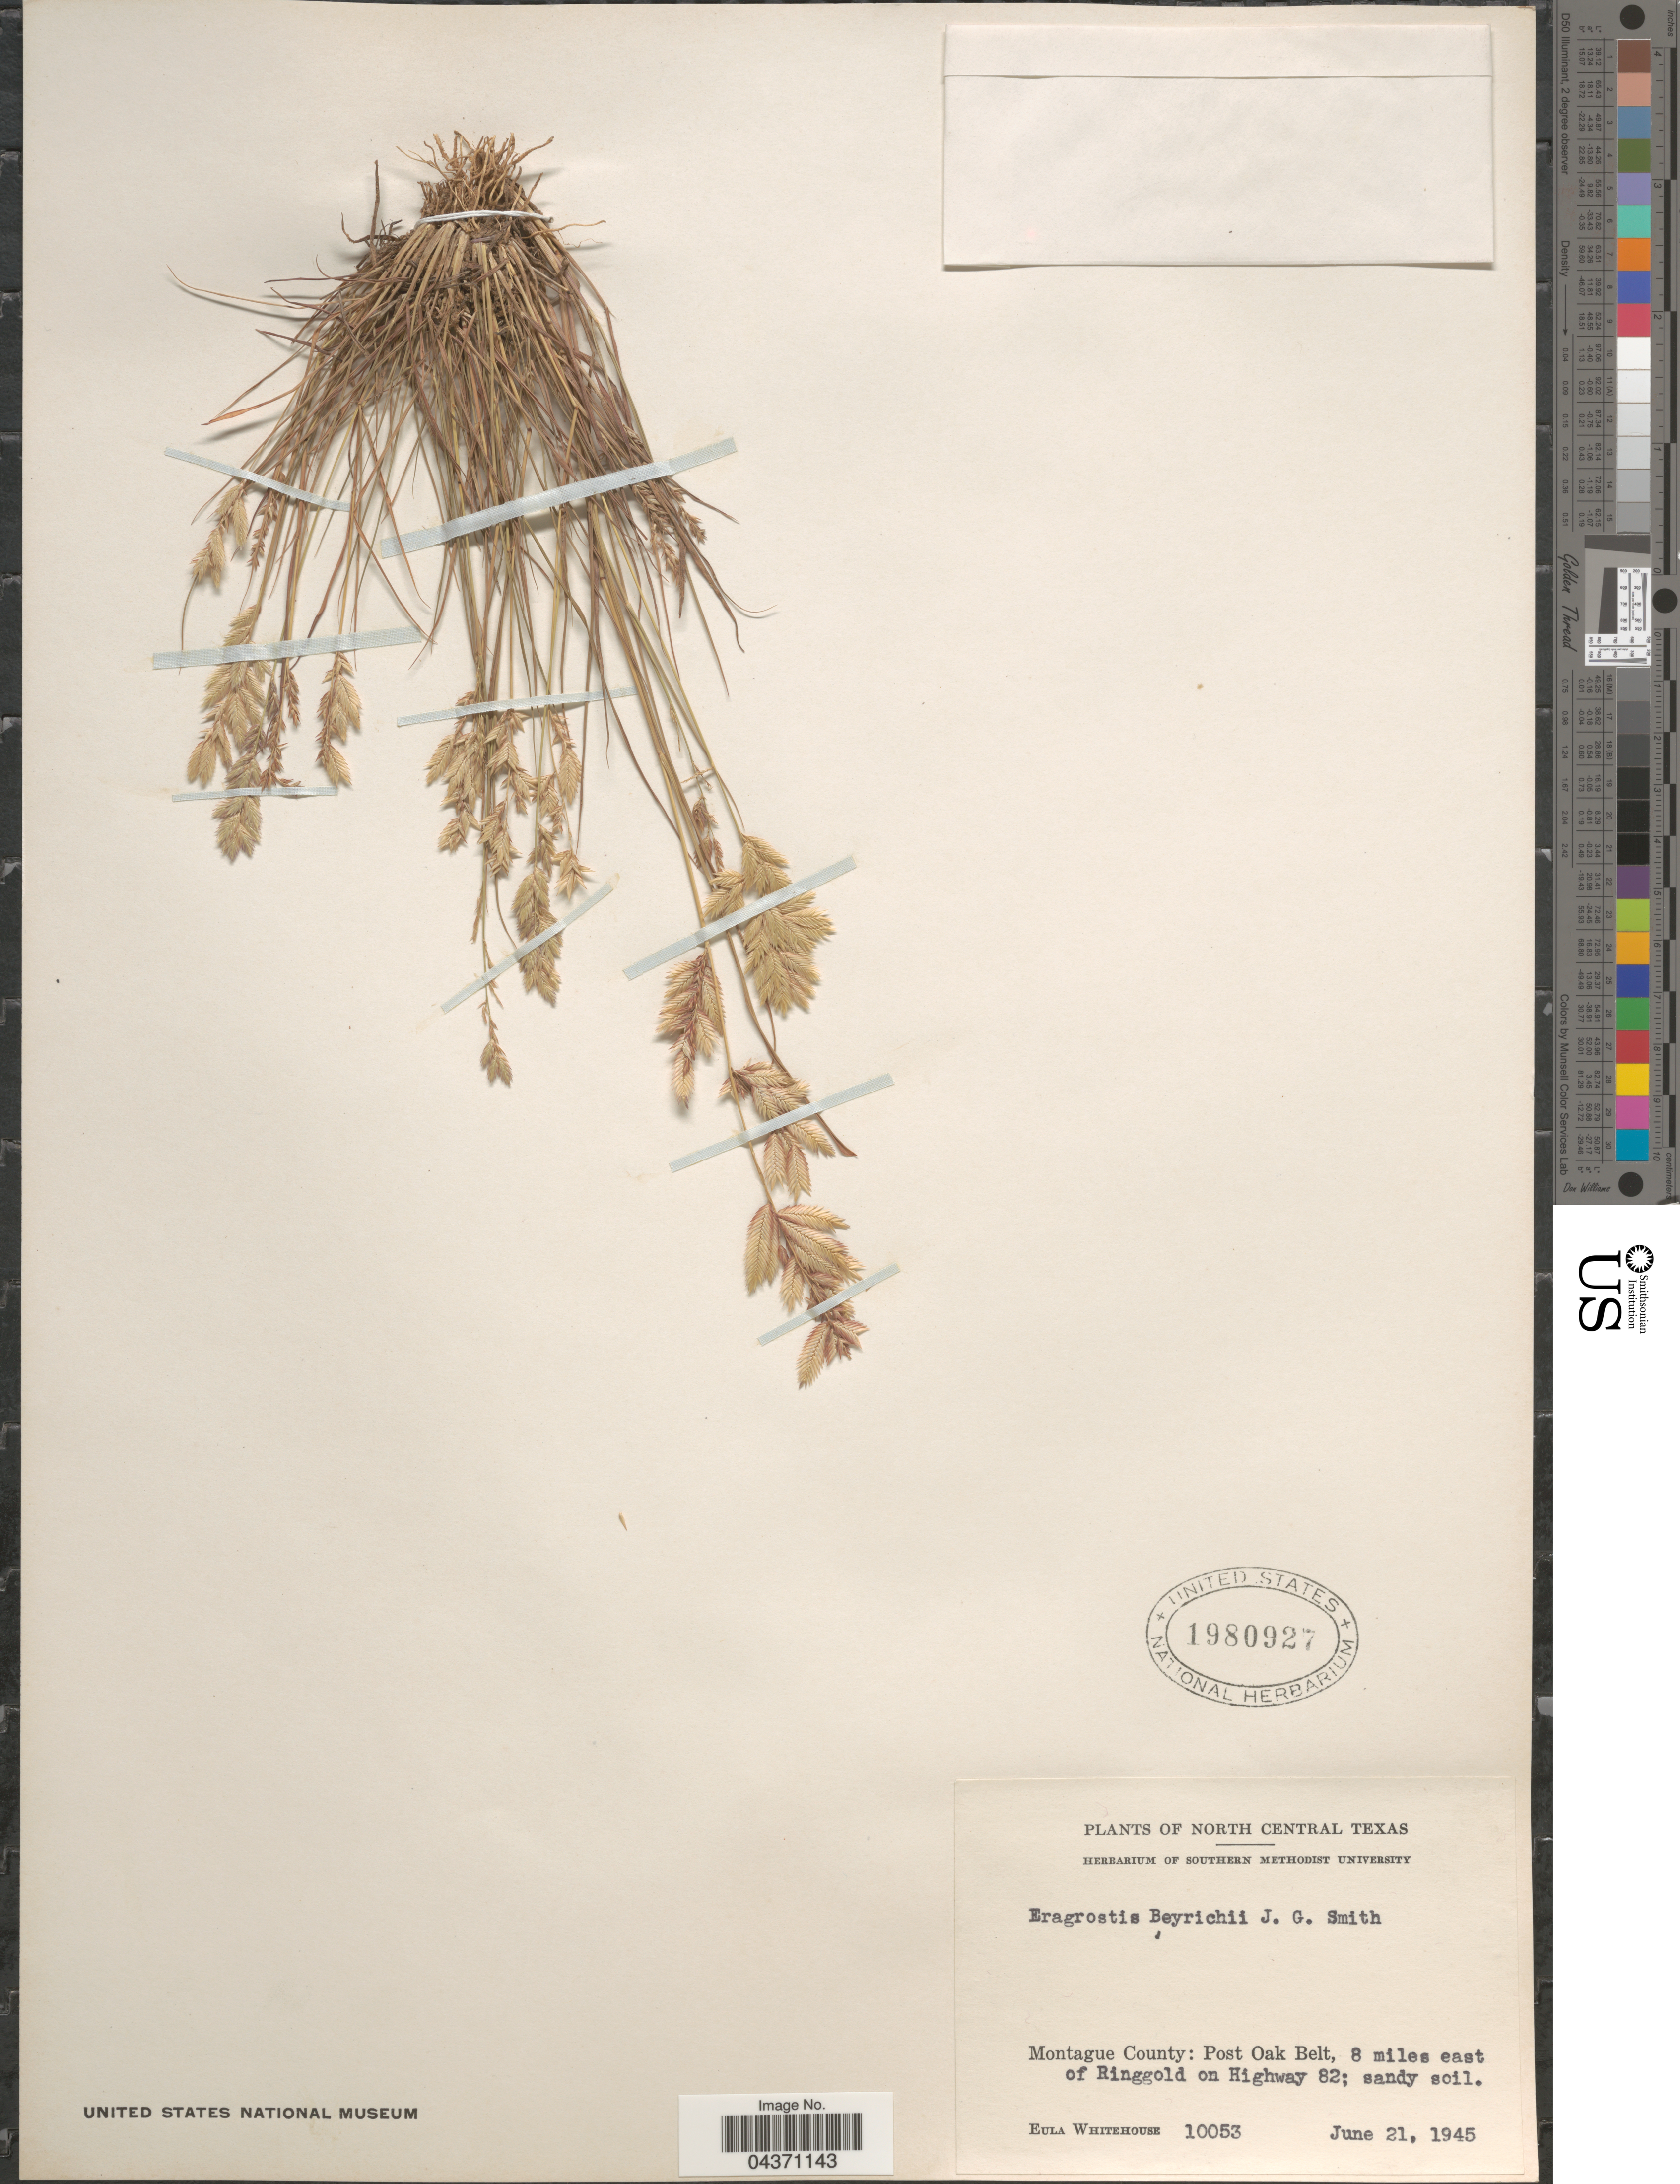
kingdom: Plantae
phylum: Tracheophyta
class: Liliopsida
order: Poales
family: Poaceae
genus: Eragrostis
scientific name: Eragrostis secundiflora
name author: J. Presl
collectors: E. Whitehouse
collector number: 10053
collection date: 1945-06-21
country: United States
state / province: Texas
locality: North Central Texas. Montague County: Post Oak Belt, 8 miles east of Ringgold on Highway 82; sandy soil.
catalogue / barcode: US 1980927